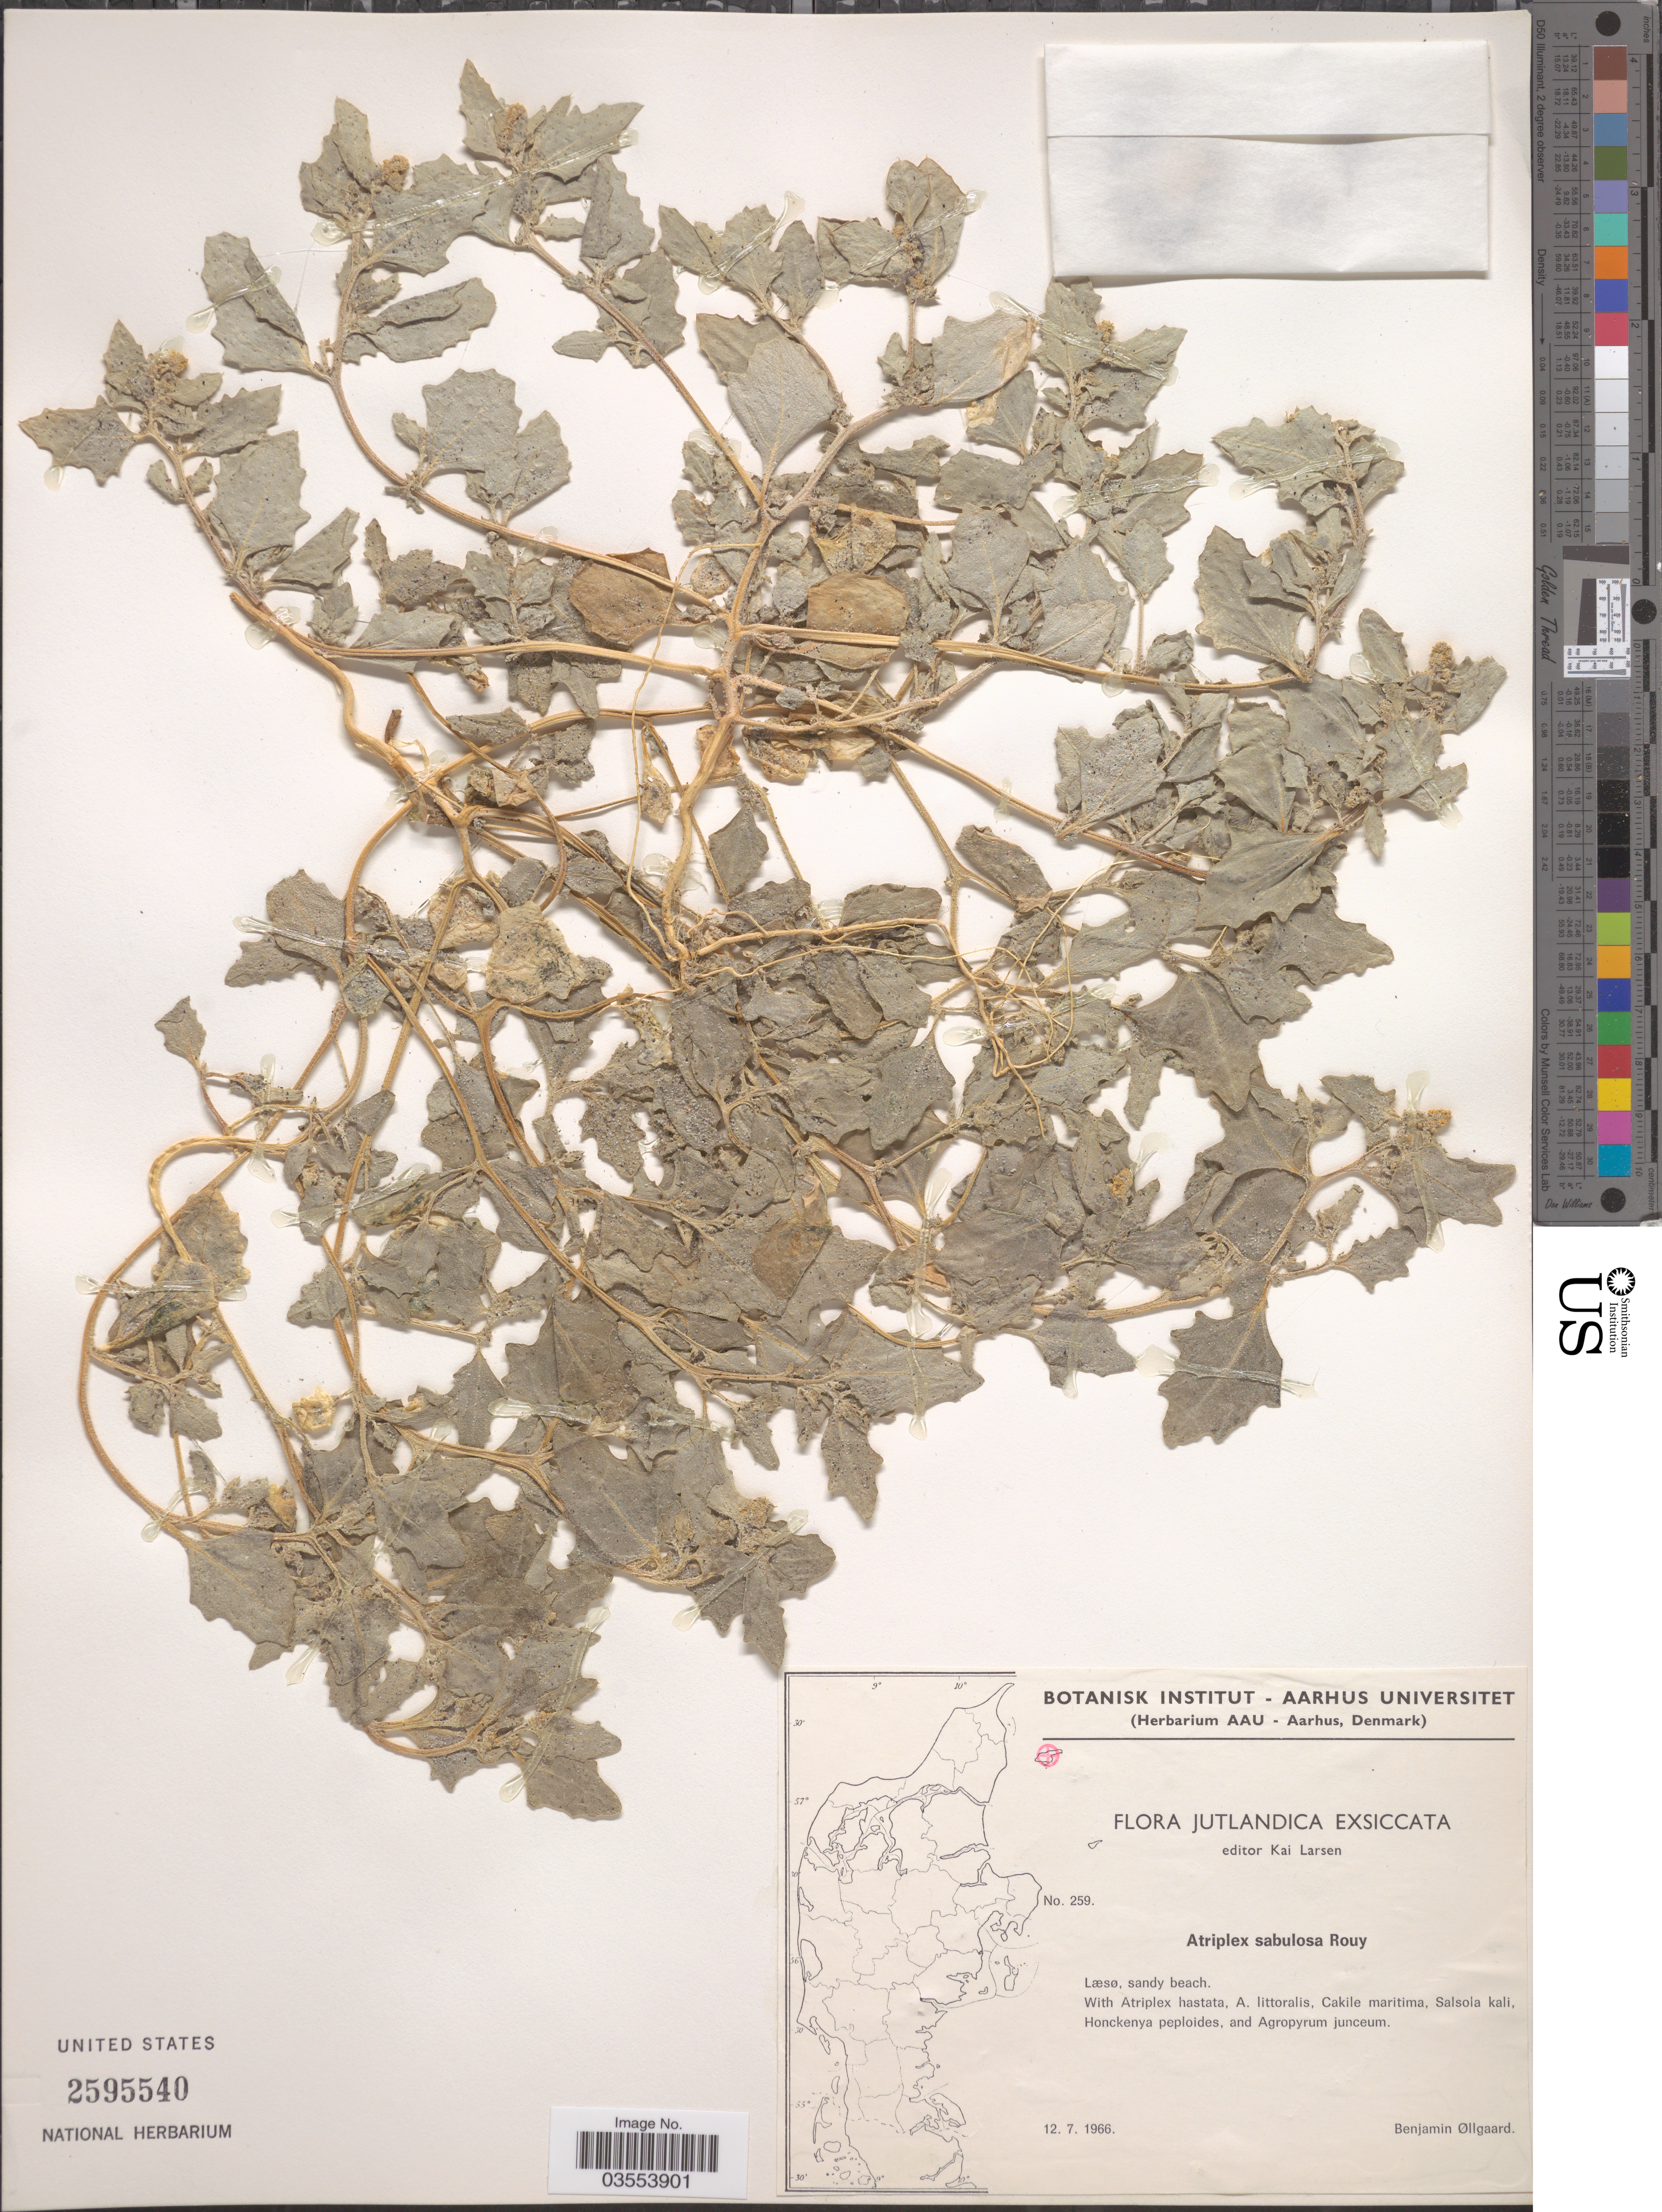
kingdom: Plantae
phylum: Tracheophyta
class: Magnoliopsida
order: Caryophyllales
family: Amaranthaceae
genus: Atriplex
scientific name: Atriplex sabulosa M.E. Jones, nom. illeg.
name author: M.E. Jones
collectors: B. Øllgaard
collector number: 259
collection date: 1966-07-12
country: Denmark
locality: Jutlandica. Læsø, sandy beach.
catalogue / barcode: US 2595540